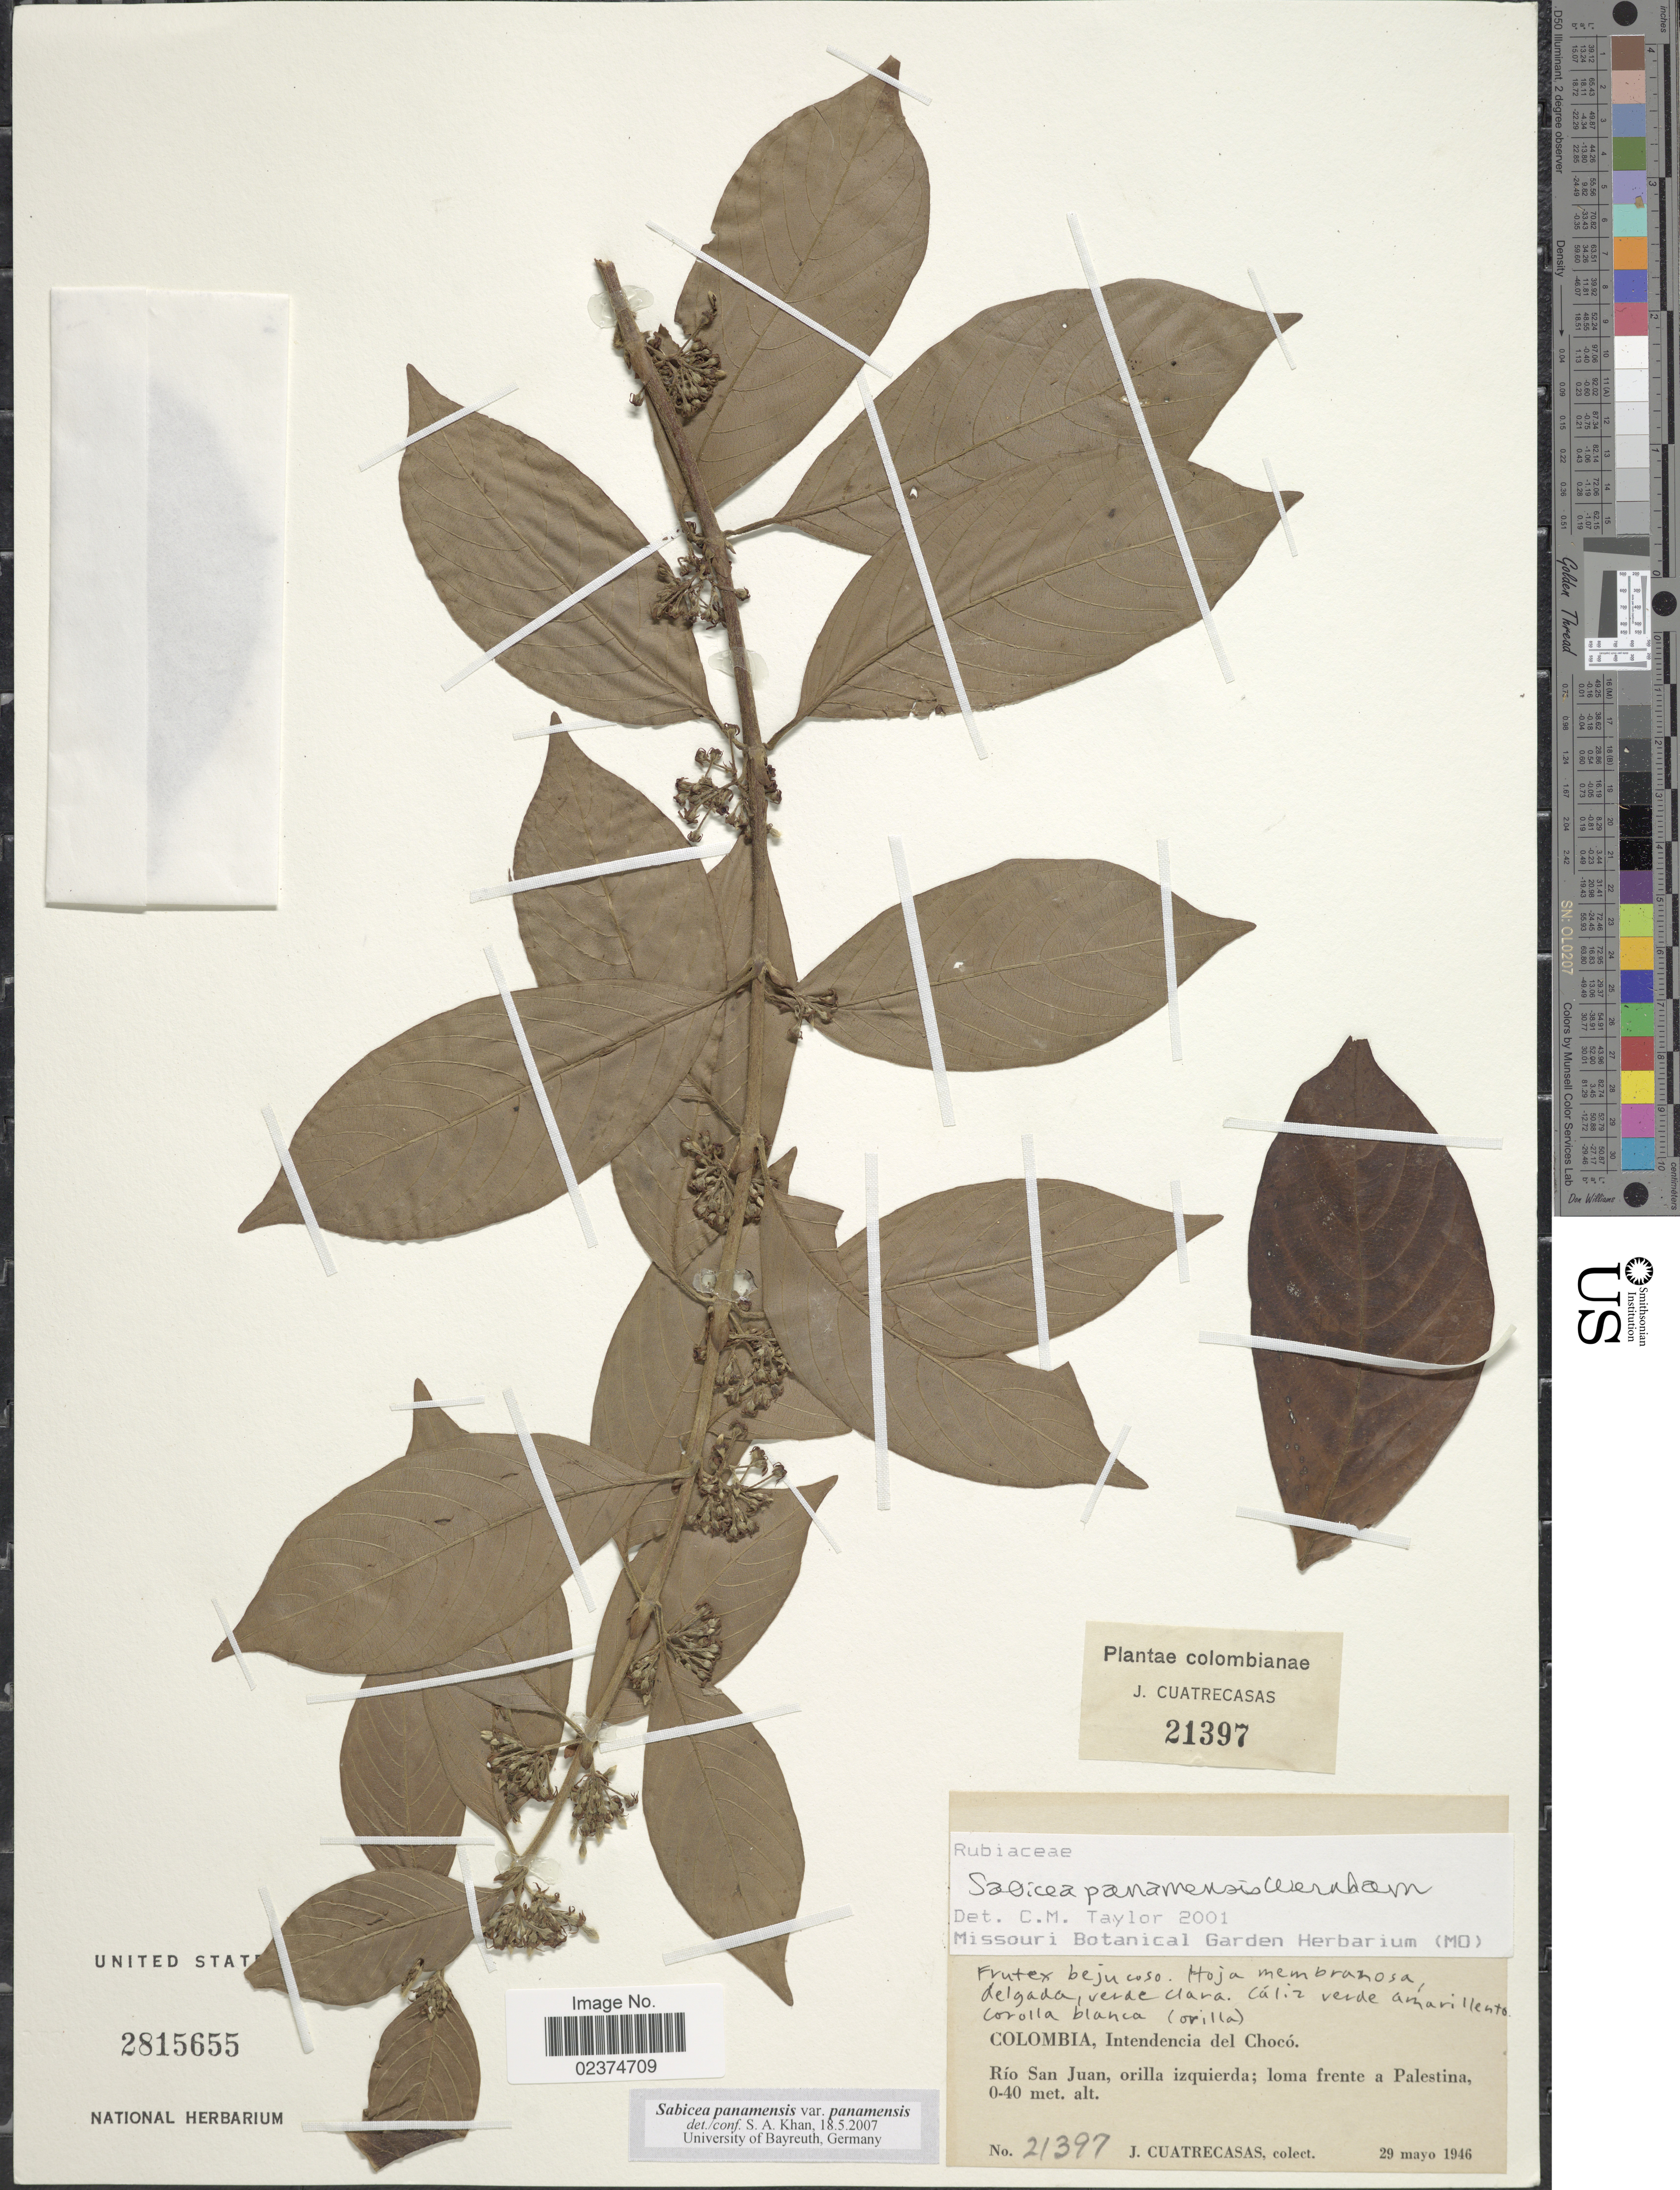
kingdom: Plantae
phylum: Tracheophyta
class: Magnoliopsida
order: Gentianales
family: Rubiaceae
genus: Sabicea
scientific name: Sabicea panamensis var. panamensis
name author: Wernham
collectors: J. Cuatrecasas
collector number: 21397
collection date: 1946-05-29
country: Colombia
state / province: Chocó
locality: Rio San Juan, orilla izquierda; loma frente a Palestina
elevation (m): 0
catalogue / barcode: US 2815655